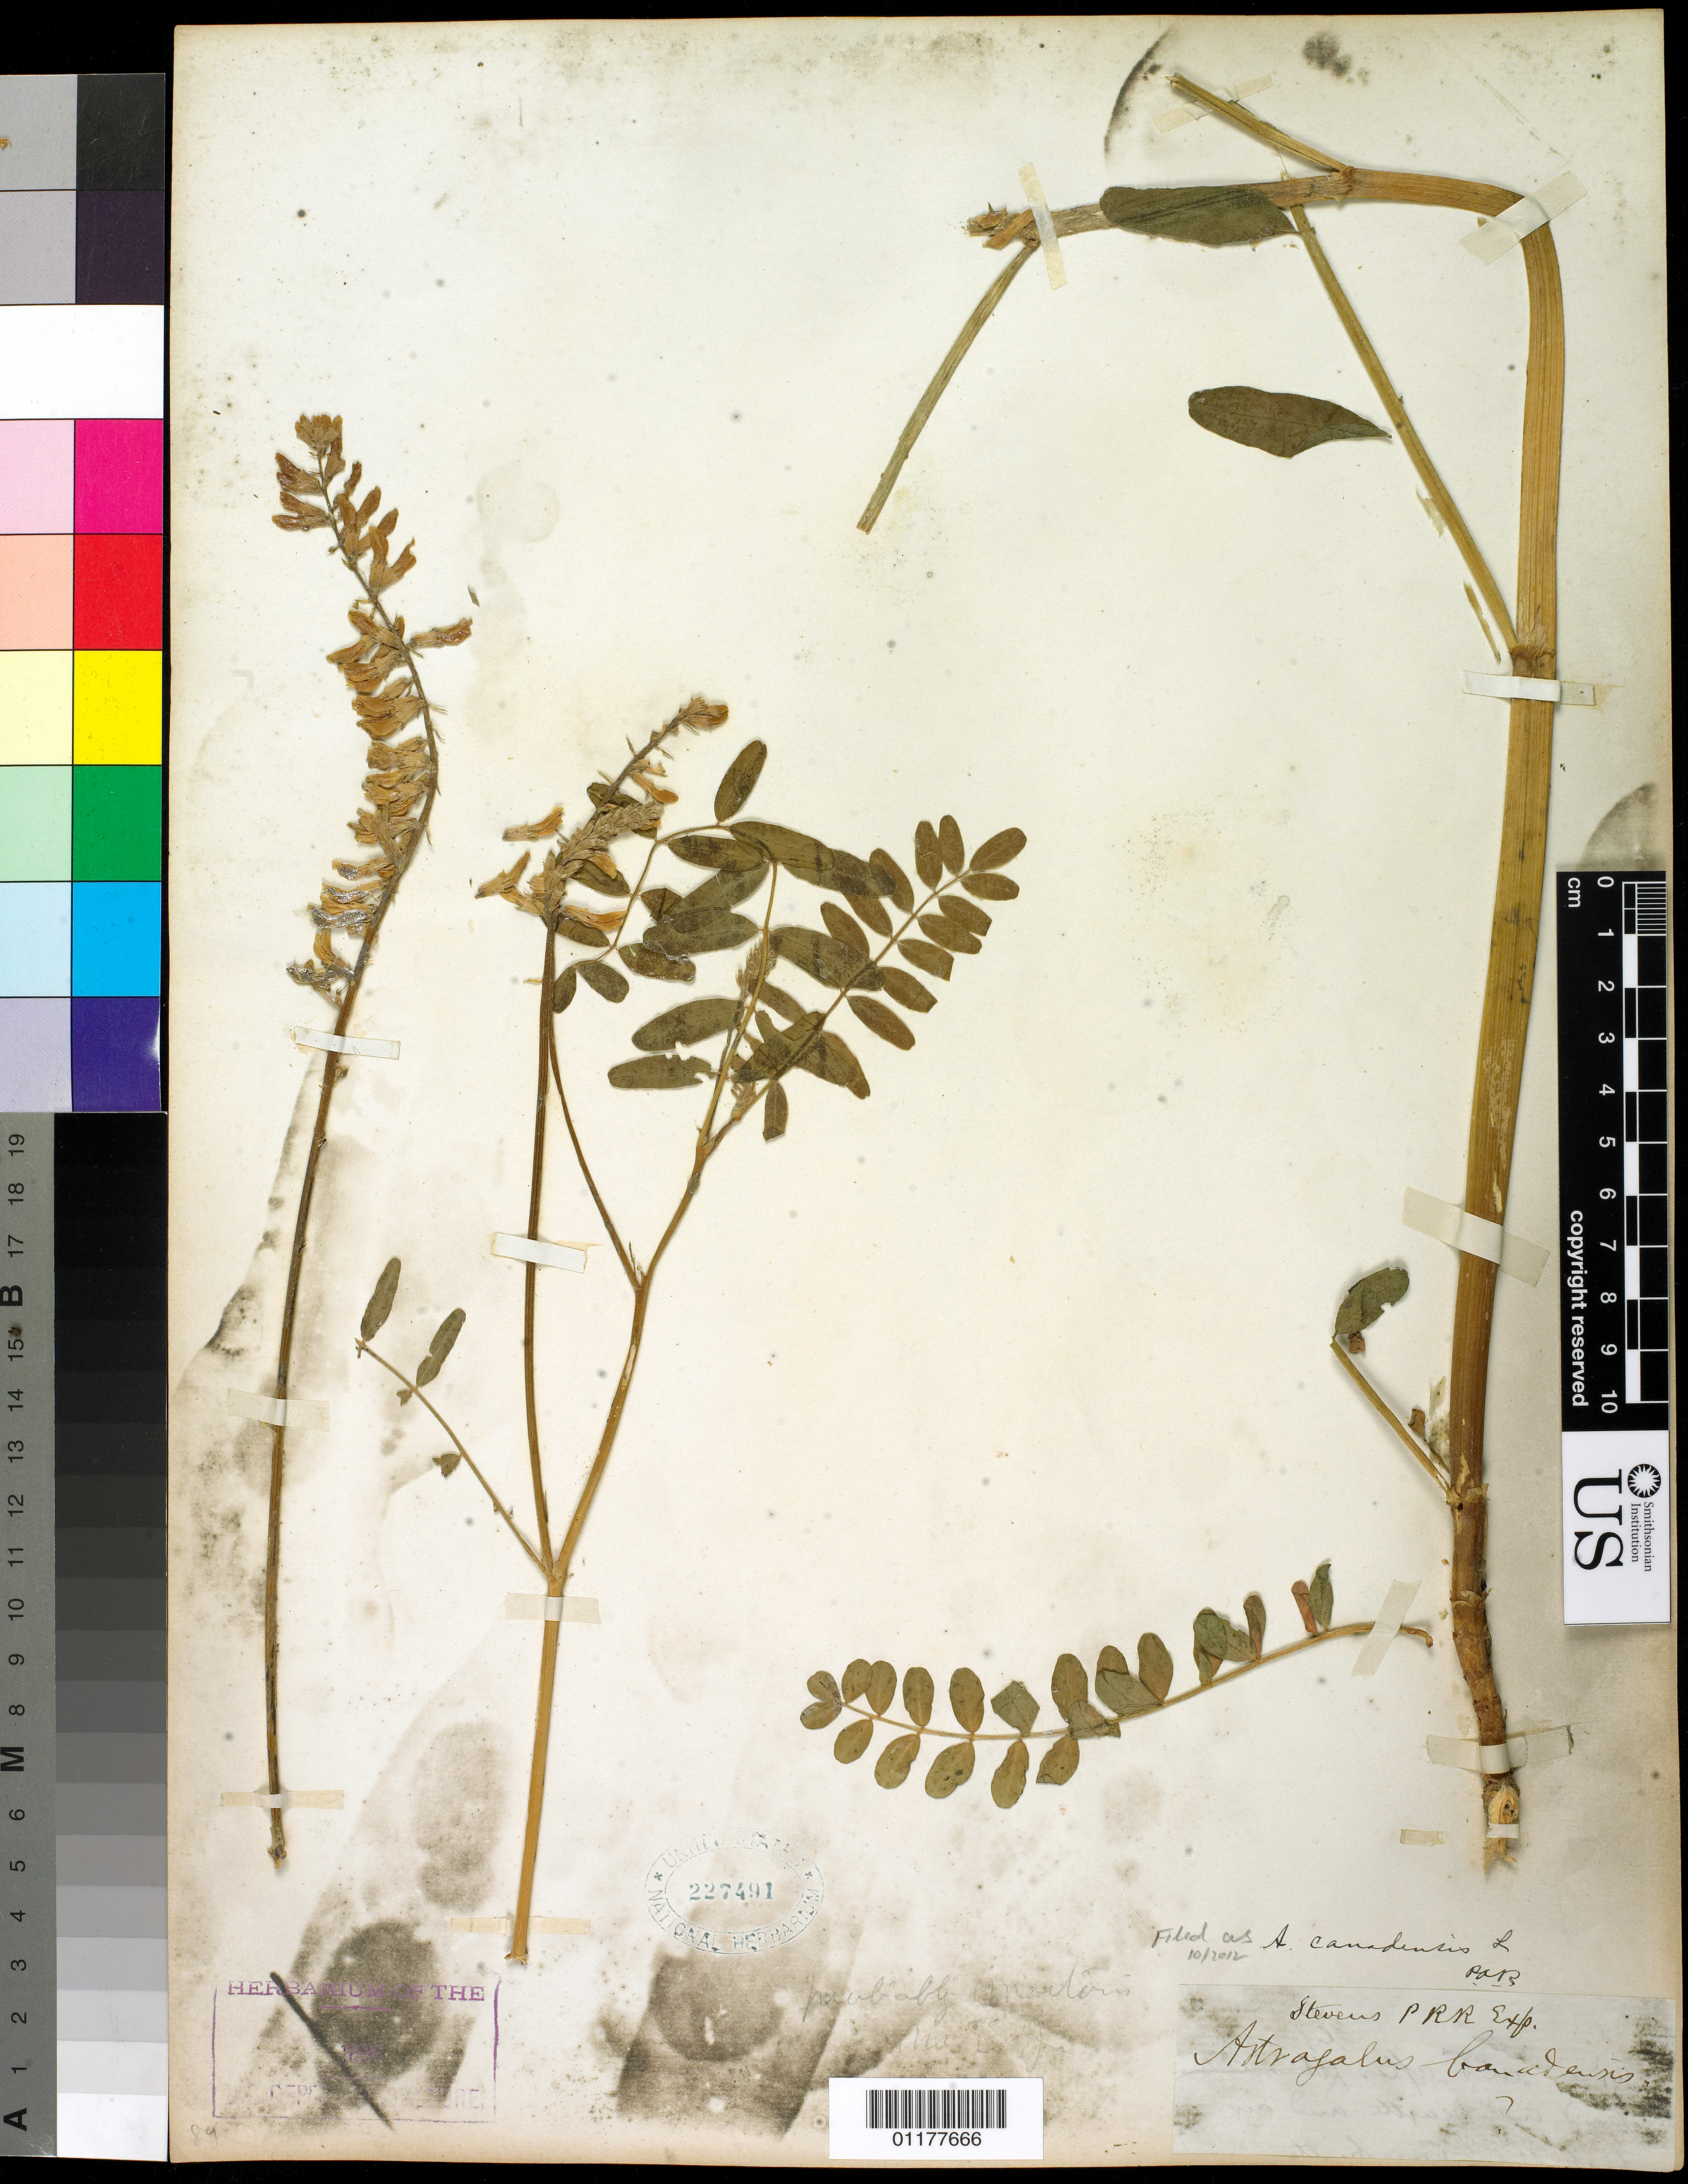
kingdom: Plantae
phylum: Tracheophyta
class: Magnoliopsida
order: Fabales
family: Fabaceae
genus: Astragalus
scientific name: Astragalus canadensis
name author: L.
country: Canada / United States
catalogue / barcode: US 227491